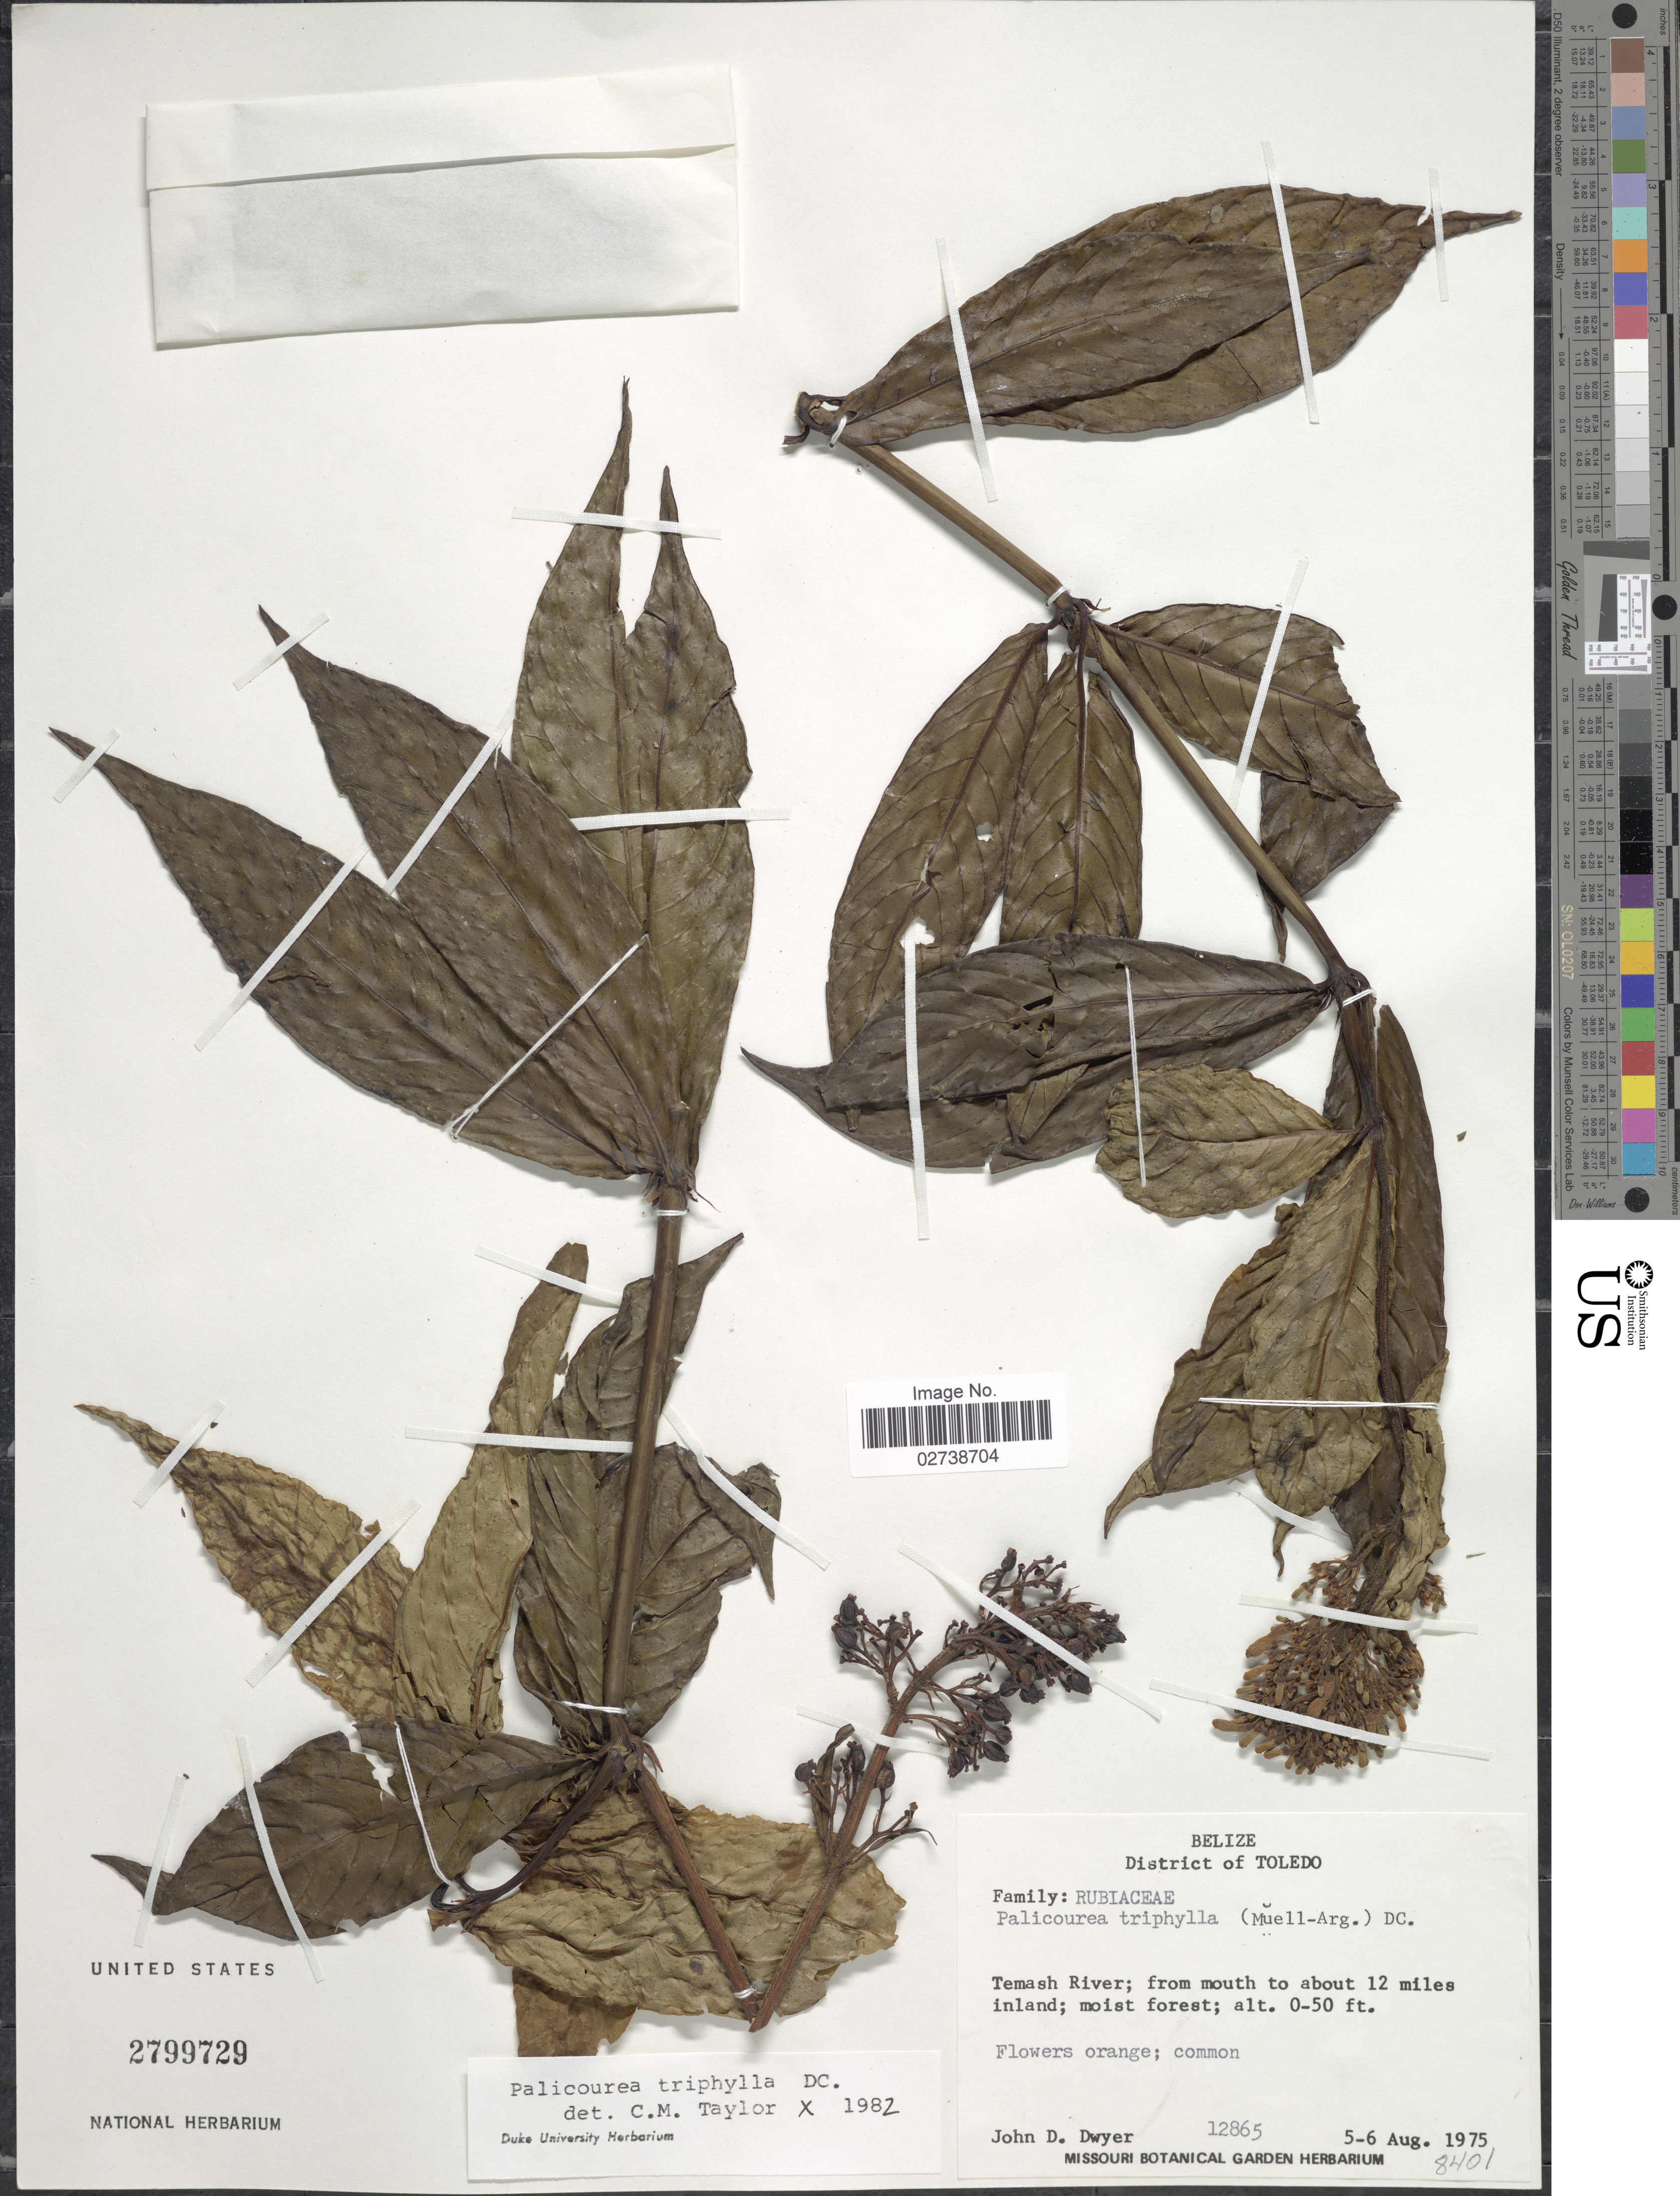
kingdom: Plantae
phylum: Tracheophyta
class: Magnoliopsida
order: Gentianales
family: Rubiaceae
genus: Palicourea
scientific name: Palicourea triphylla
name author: DC.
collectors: J. D. Dwyer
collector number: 12865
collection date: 1975-08-05/1975-08-06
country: Belize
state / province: Toledo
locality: District of Toledo, Temash River; from mouth to about 12 miles inland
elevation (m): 0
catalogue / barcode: US 2799729